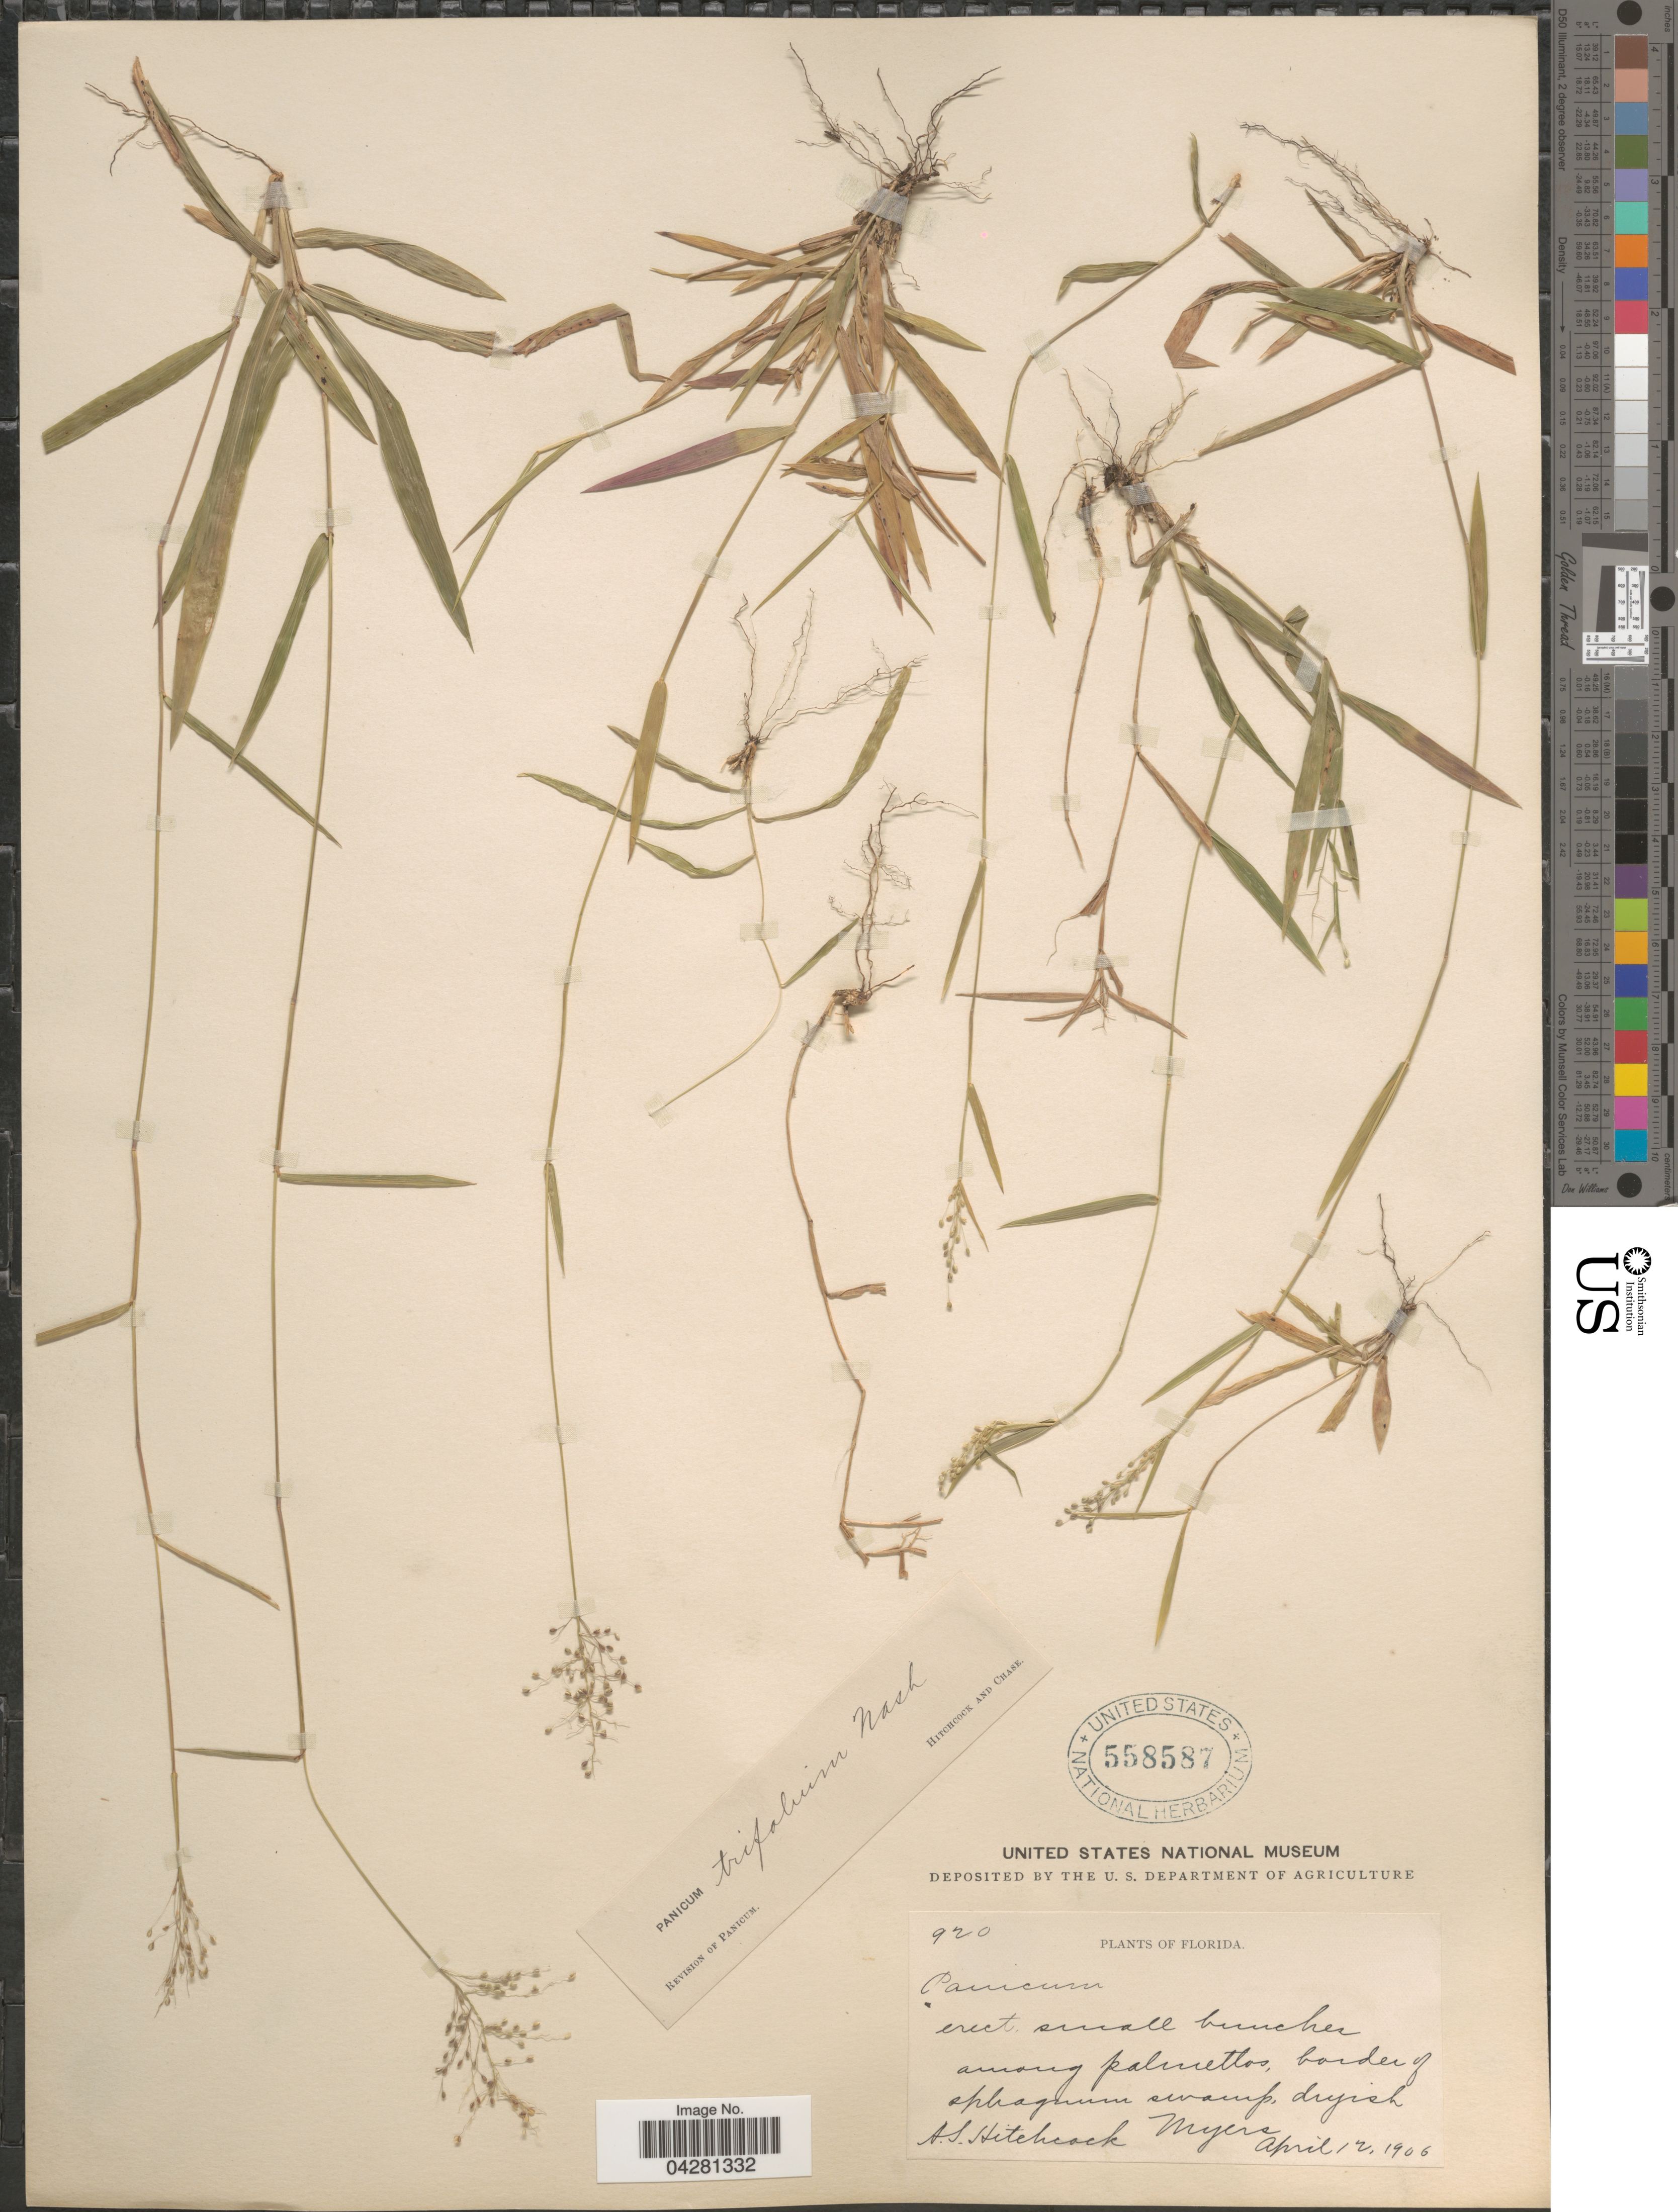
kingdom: Plantae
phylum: Tracheophyta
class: Liliopsida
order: Poales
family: Poaceae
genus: Dichanthelium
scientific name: Dichanthelium dichotomum var. unciphyllum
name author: (Trin.) Davidse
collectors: A. S. Hitchcock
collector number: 920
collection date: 1906-04-12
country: United States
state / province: Florida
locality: Myers.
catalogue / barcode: US 558587